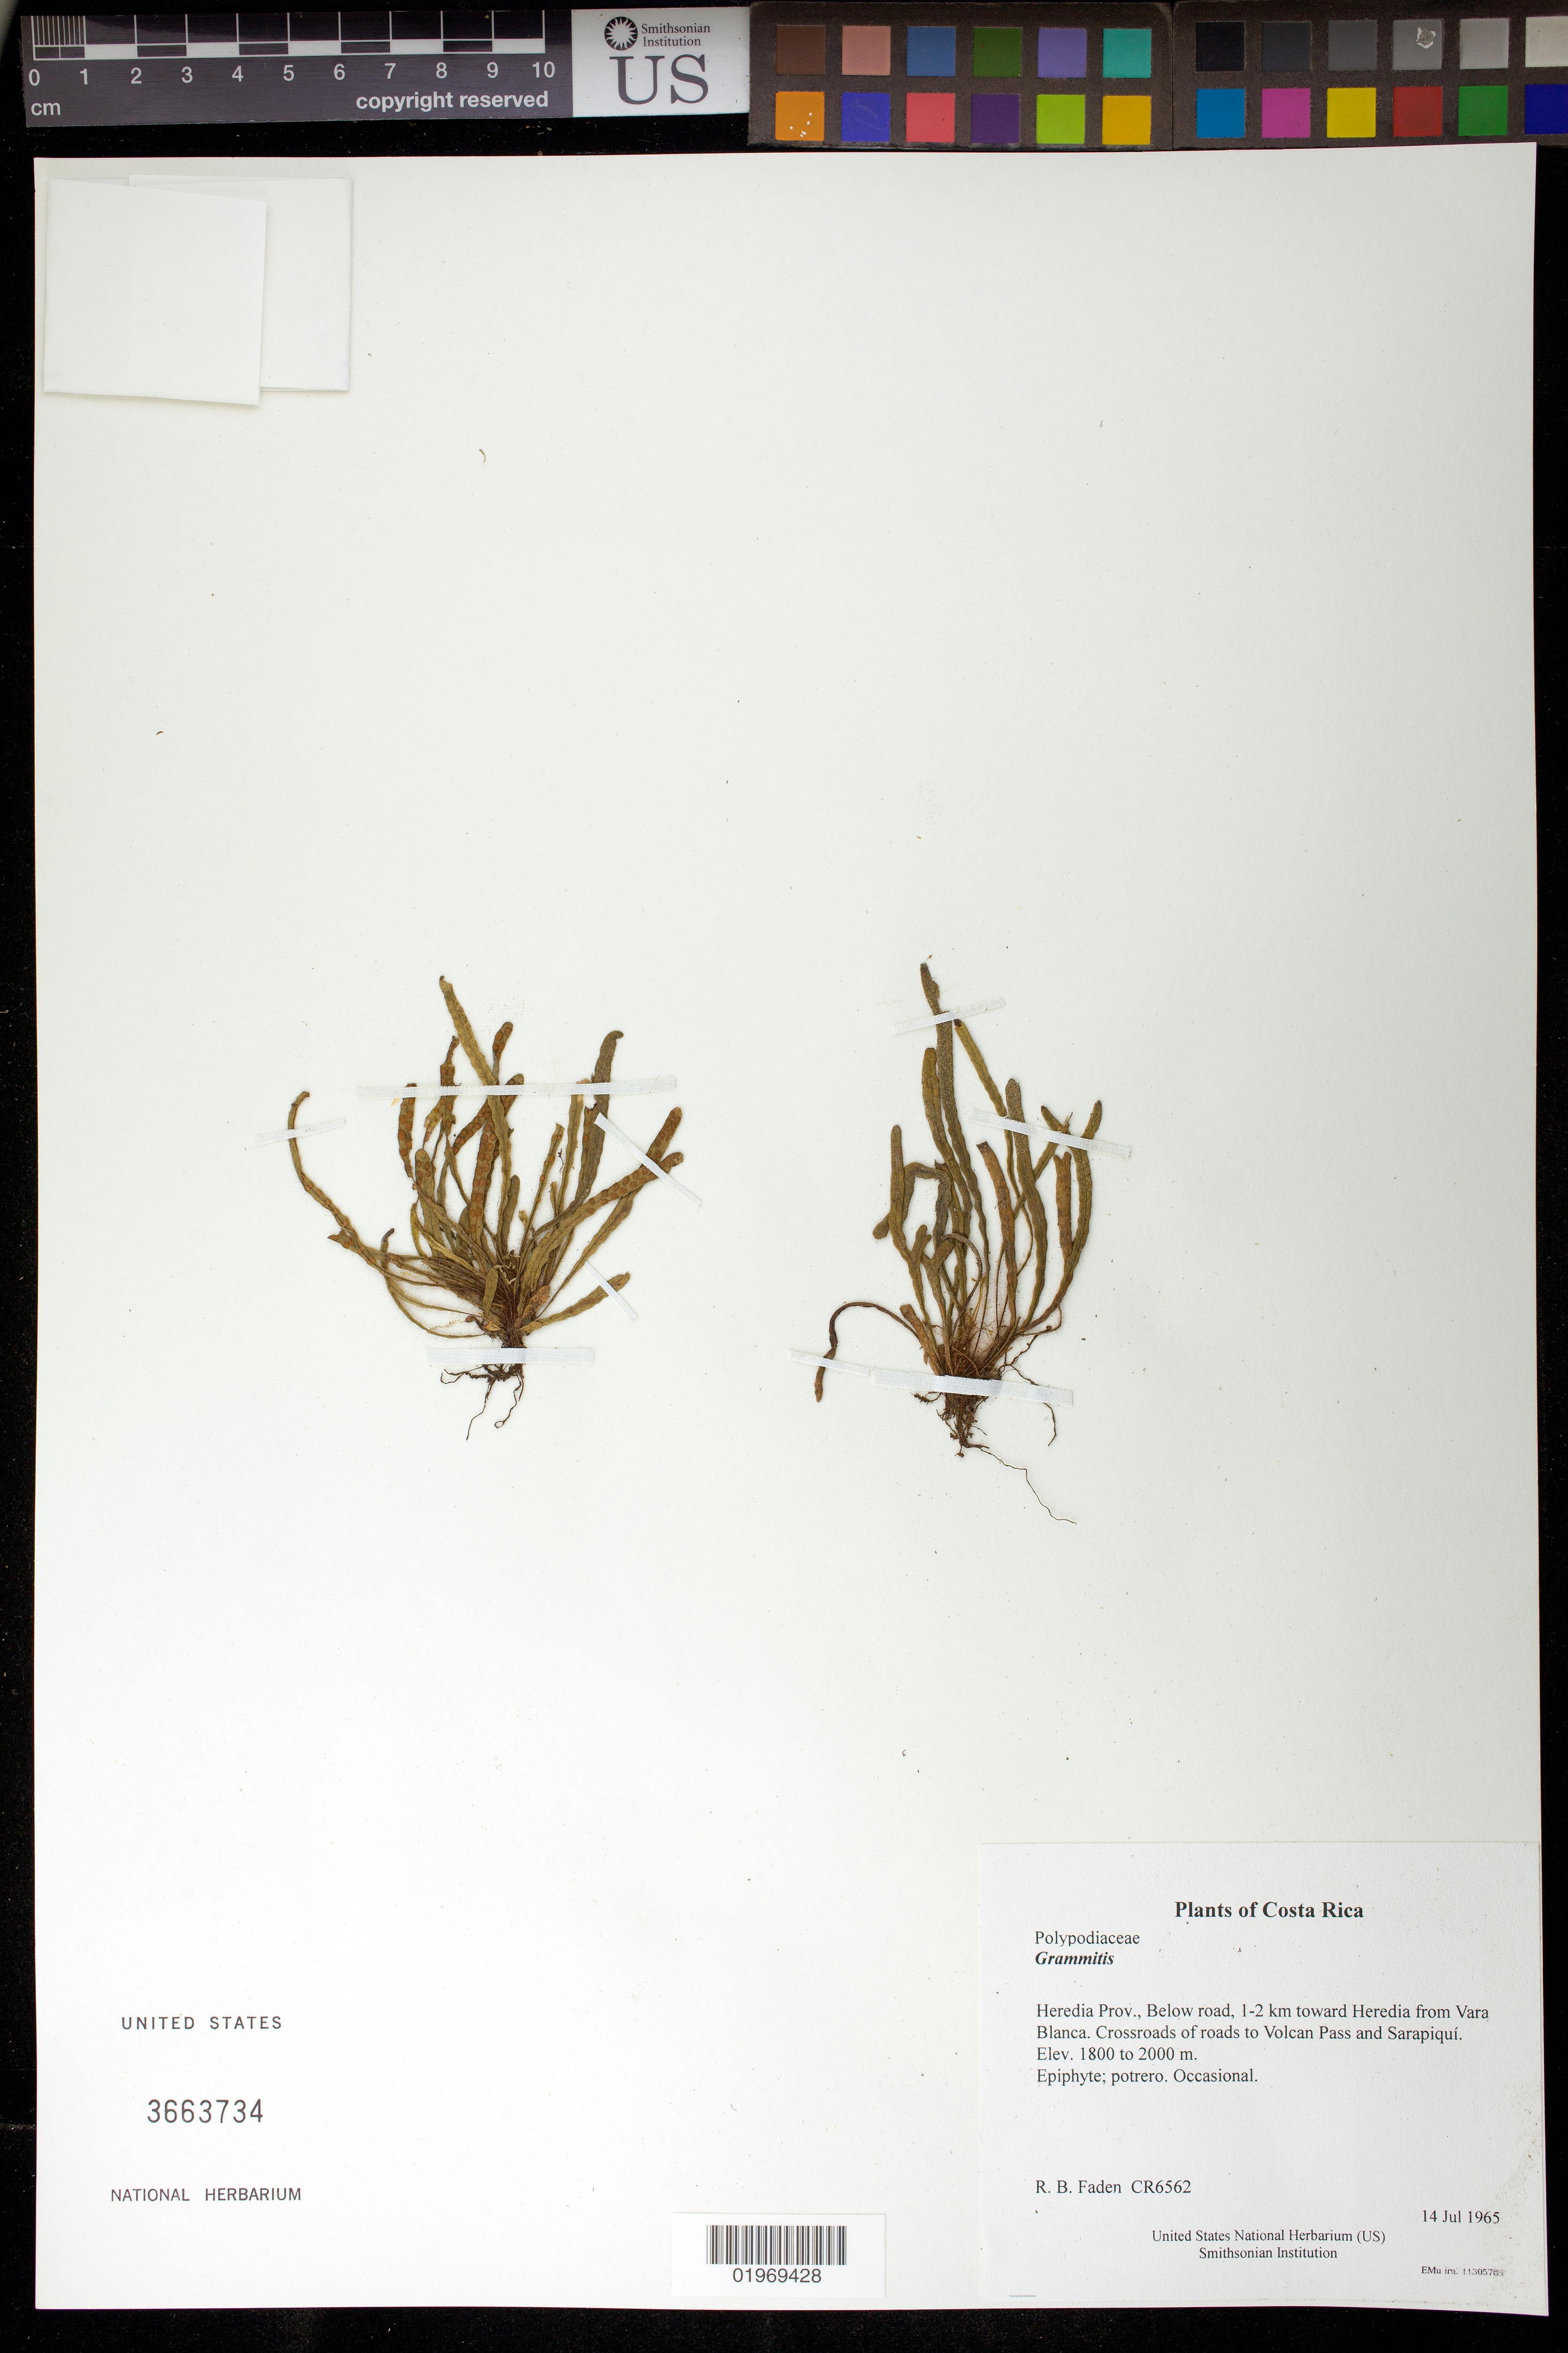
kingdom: Plantae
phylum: Tracheophyta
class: Polypodiopsida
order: Polypodiales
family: Polypodiaceae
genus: Grammitis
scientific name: Grammitis sp.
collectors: R. B. Faden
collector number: CR6562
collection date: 1965-07-14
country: Costa Rica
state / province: Heredia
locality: Below road, 1-2 km toward Heredia from Vara Blanca. Crossroads of roads to Volcan Pass and Sarapiquí.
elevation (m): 1800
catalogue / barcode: US 3663734